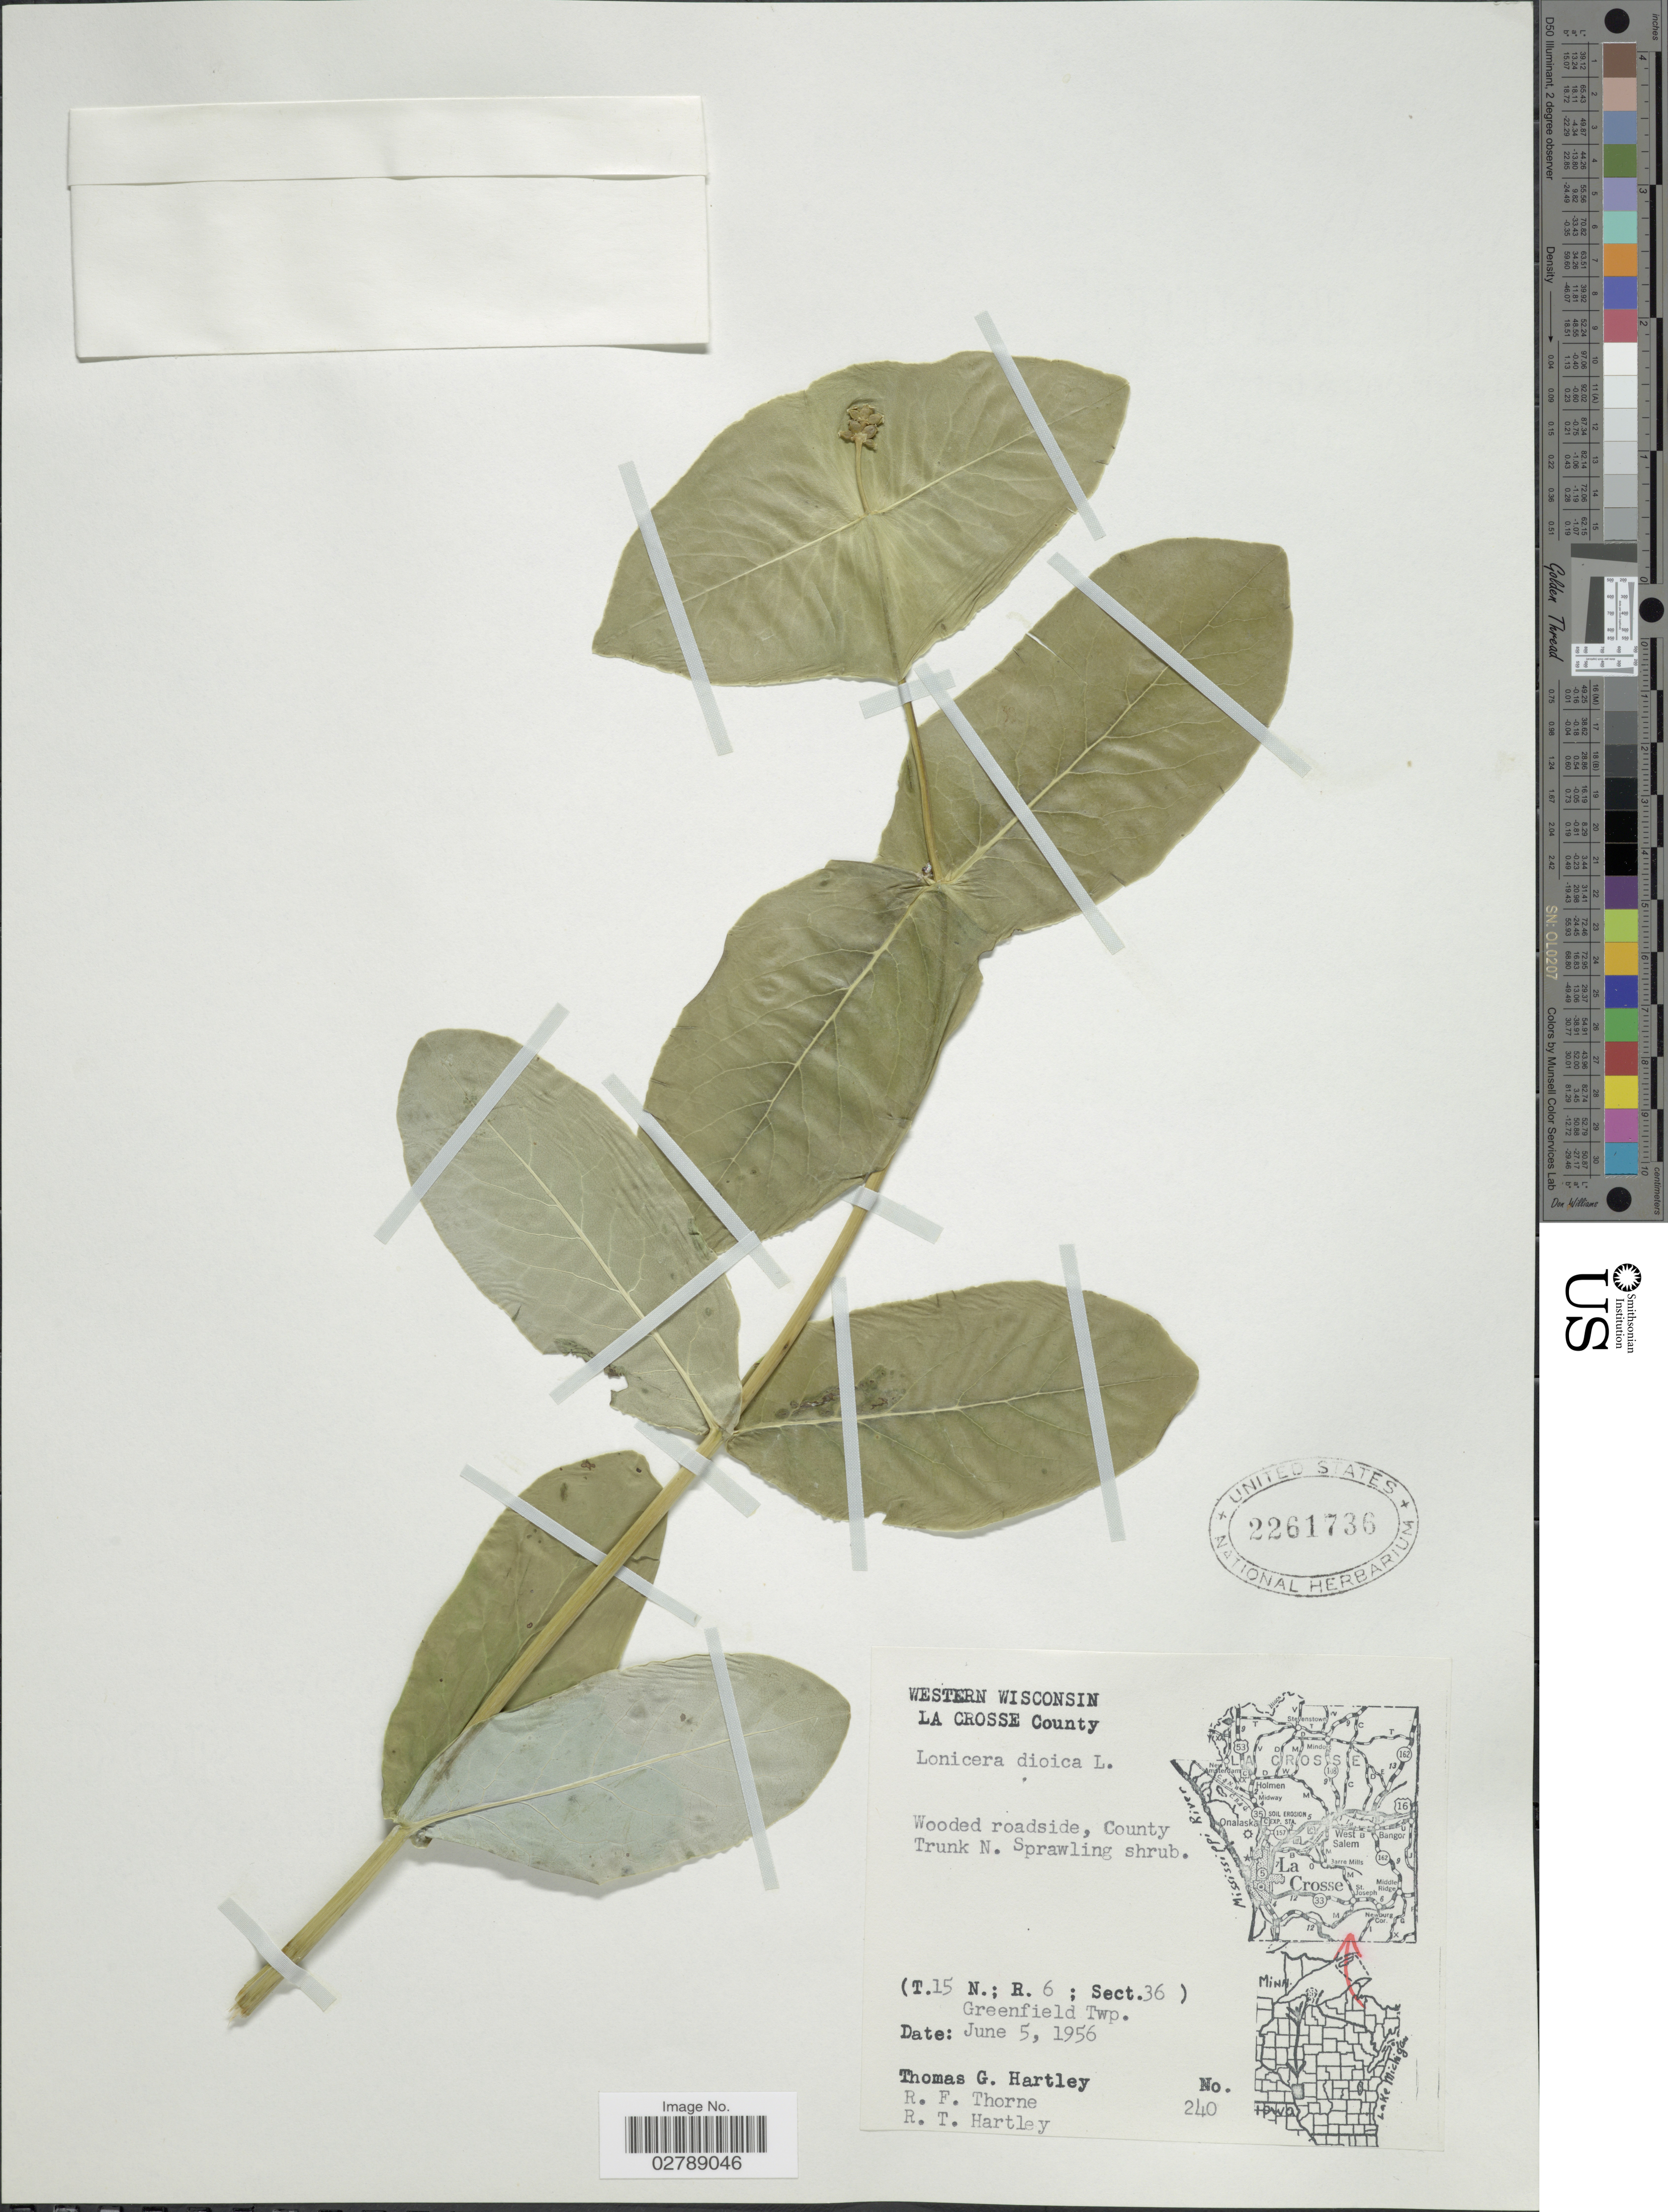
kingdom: Plantae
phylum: Tracheophyta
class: Magnoliopsida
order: Dipsacales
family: Caprifoliaceae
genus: Lonicera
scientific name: Lonicera dioica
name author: L.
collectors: T. G. Hartley, R. F. Thorne & R. T. Hartley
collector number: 240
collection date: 1956-05-05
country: United States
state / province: Wisconsin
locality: Western Wisconsin. La Crosse County. Wooded roadside, County Trunk N. (T.15 N.;R.6 ; Sect. 36) Greenfield Twp.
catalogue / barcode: US 2261736